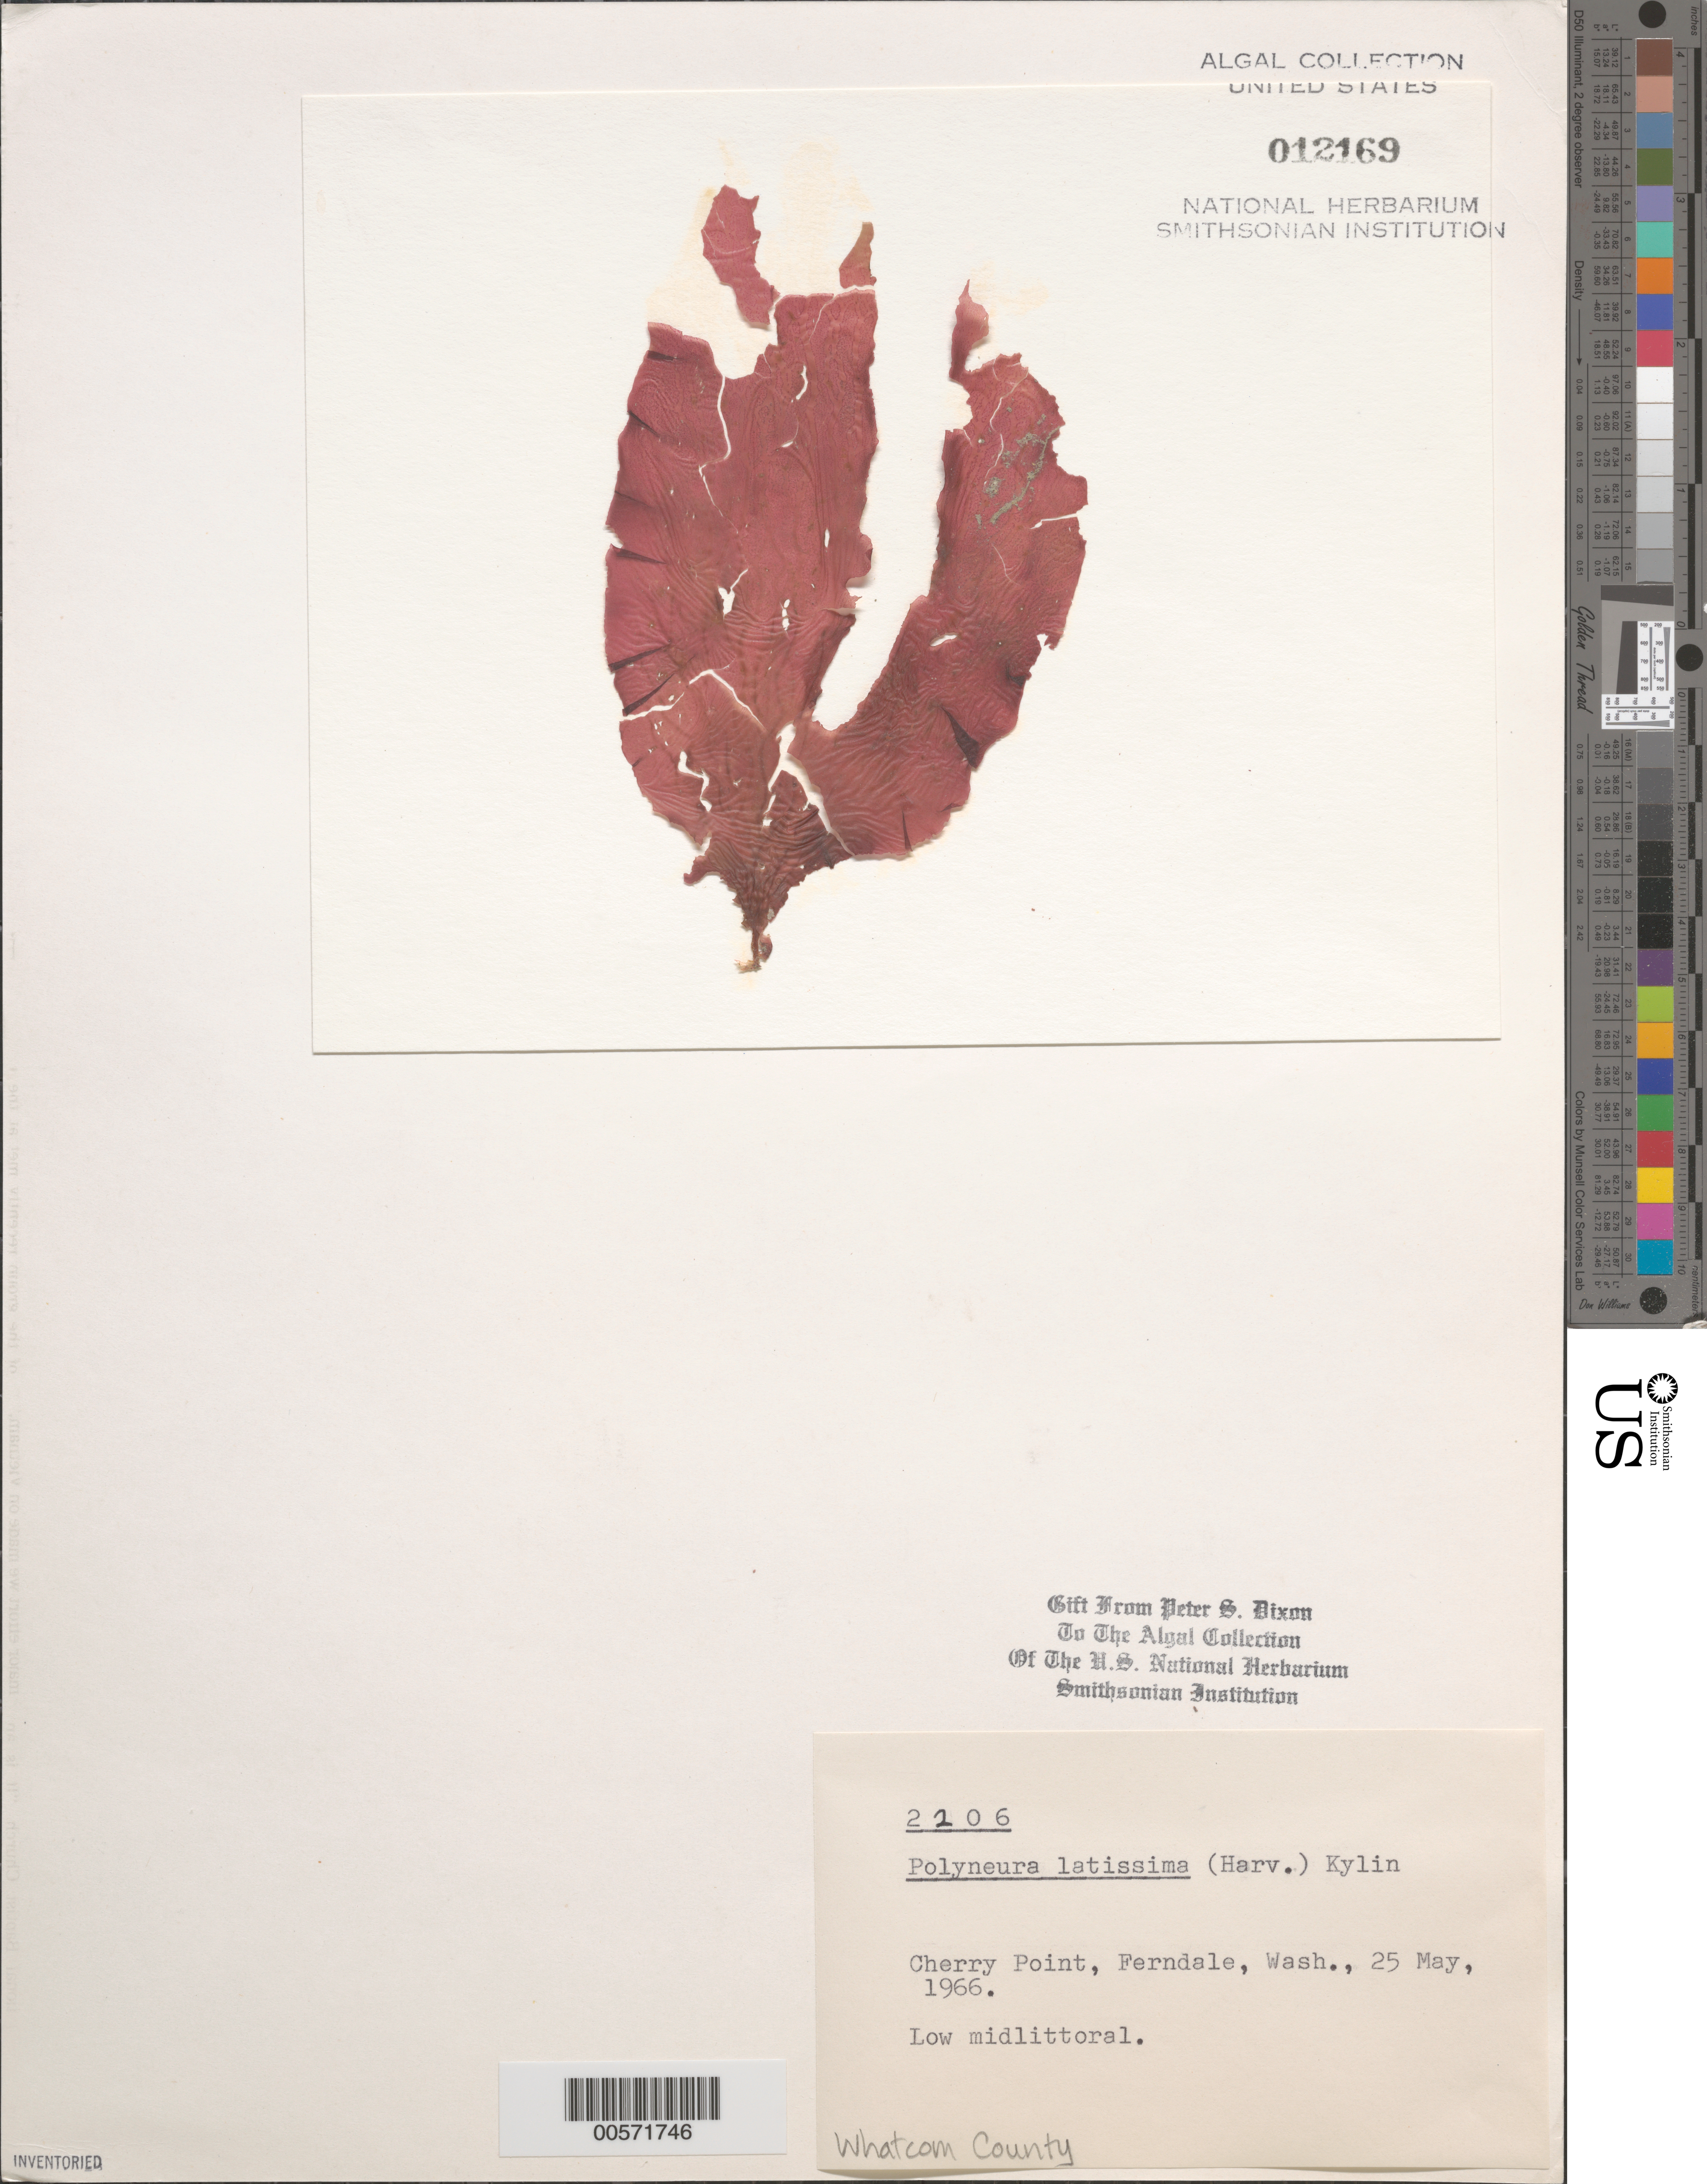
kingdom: Plantae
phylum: Rhodophyta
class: Florideophyceae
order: Ceramiales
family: Delesseriaceae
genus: Polyneura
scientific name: Polyneura latissima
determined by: Dixon, P. S.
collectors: P. S. Dixon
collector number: PSD 2206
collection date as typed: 25 May 1966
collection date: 1966-05-25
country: United States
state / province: Washington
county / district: Whatcom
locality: Cherry Point, Ferndale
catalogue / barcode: US 12169